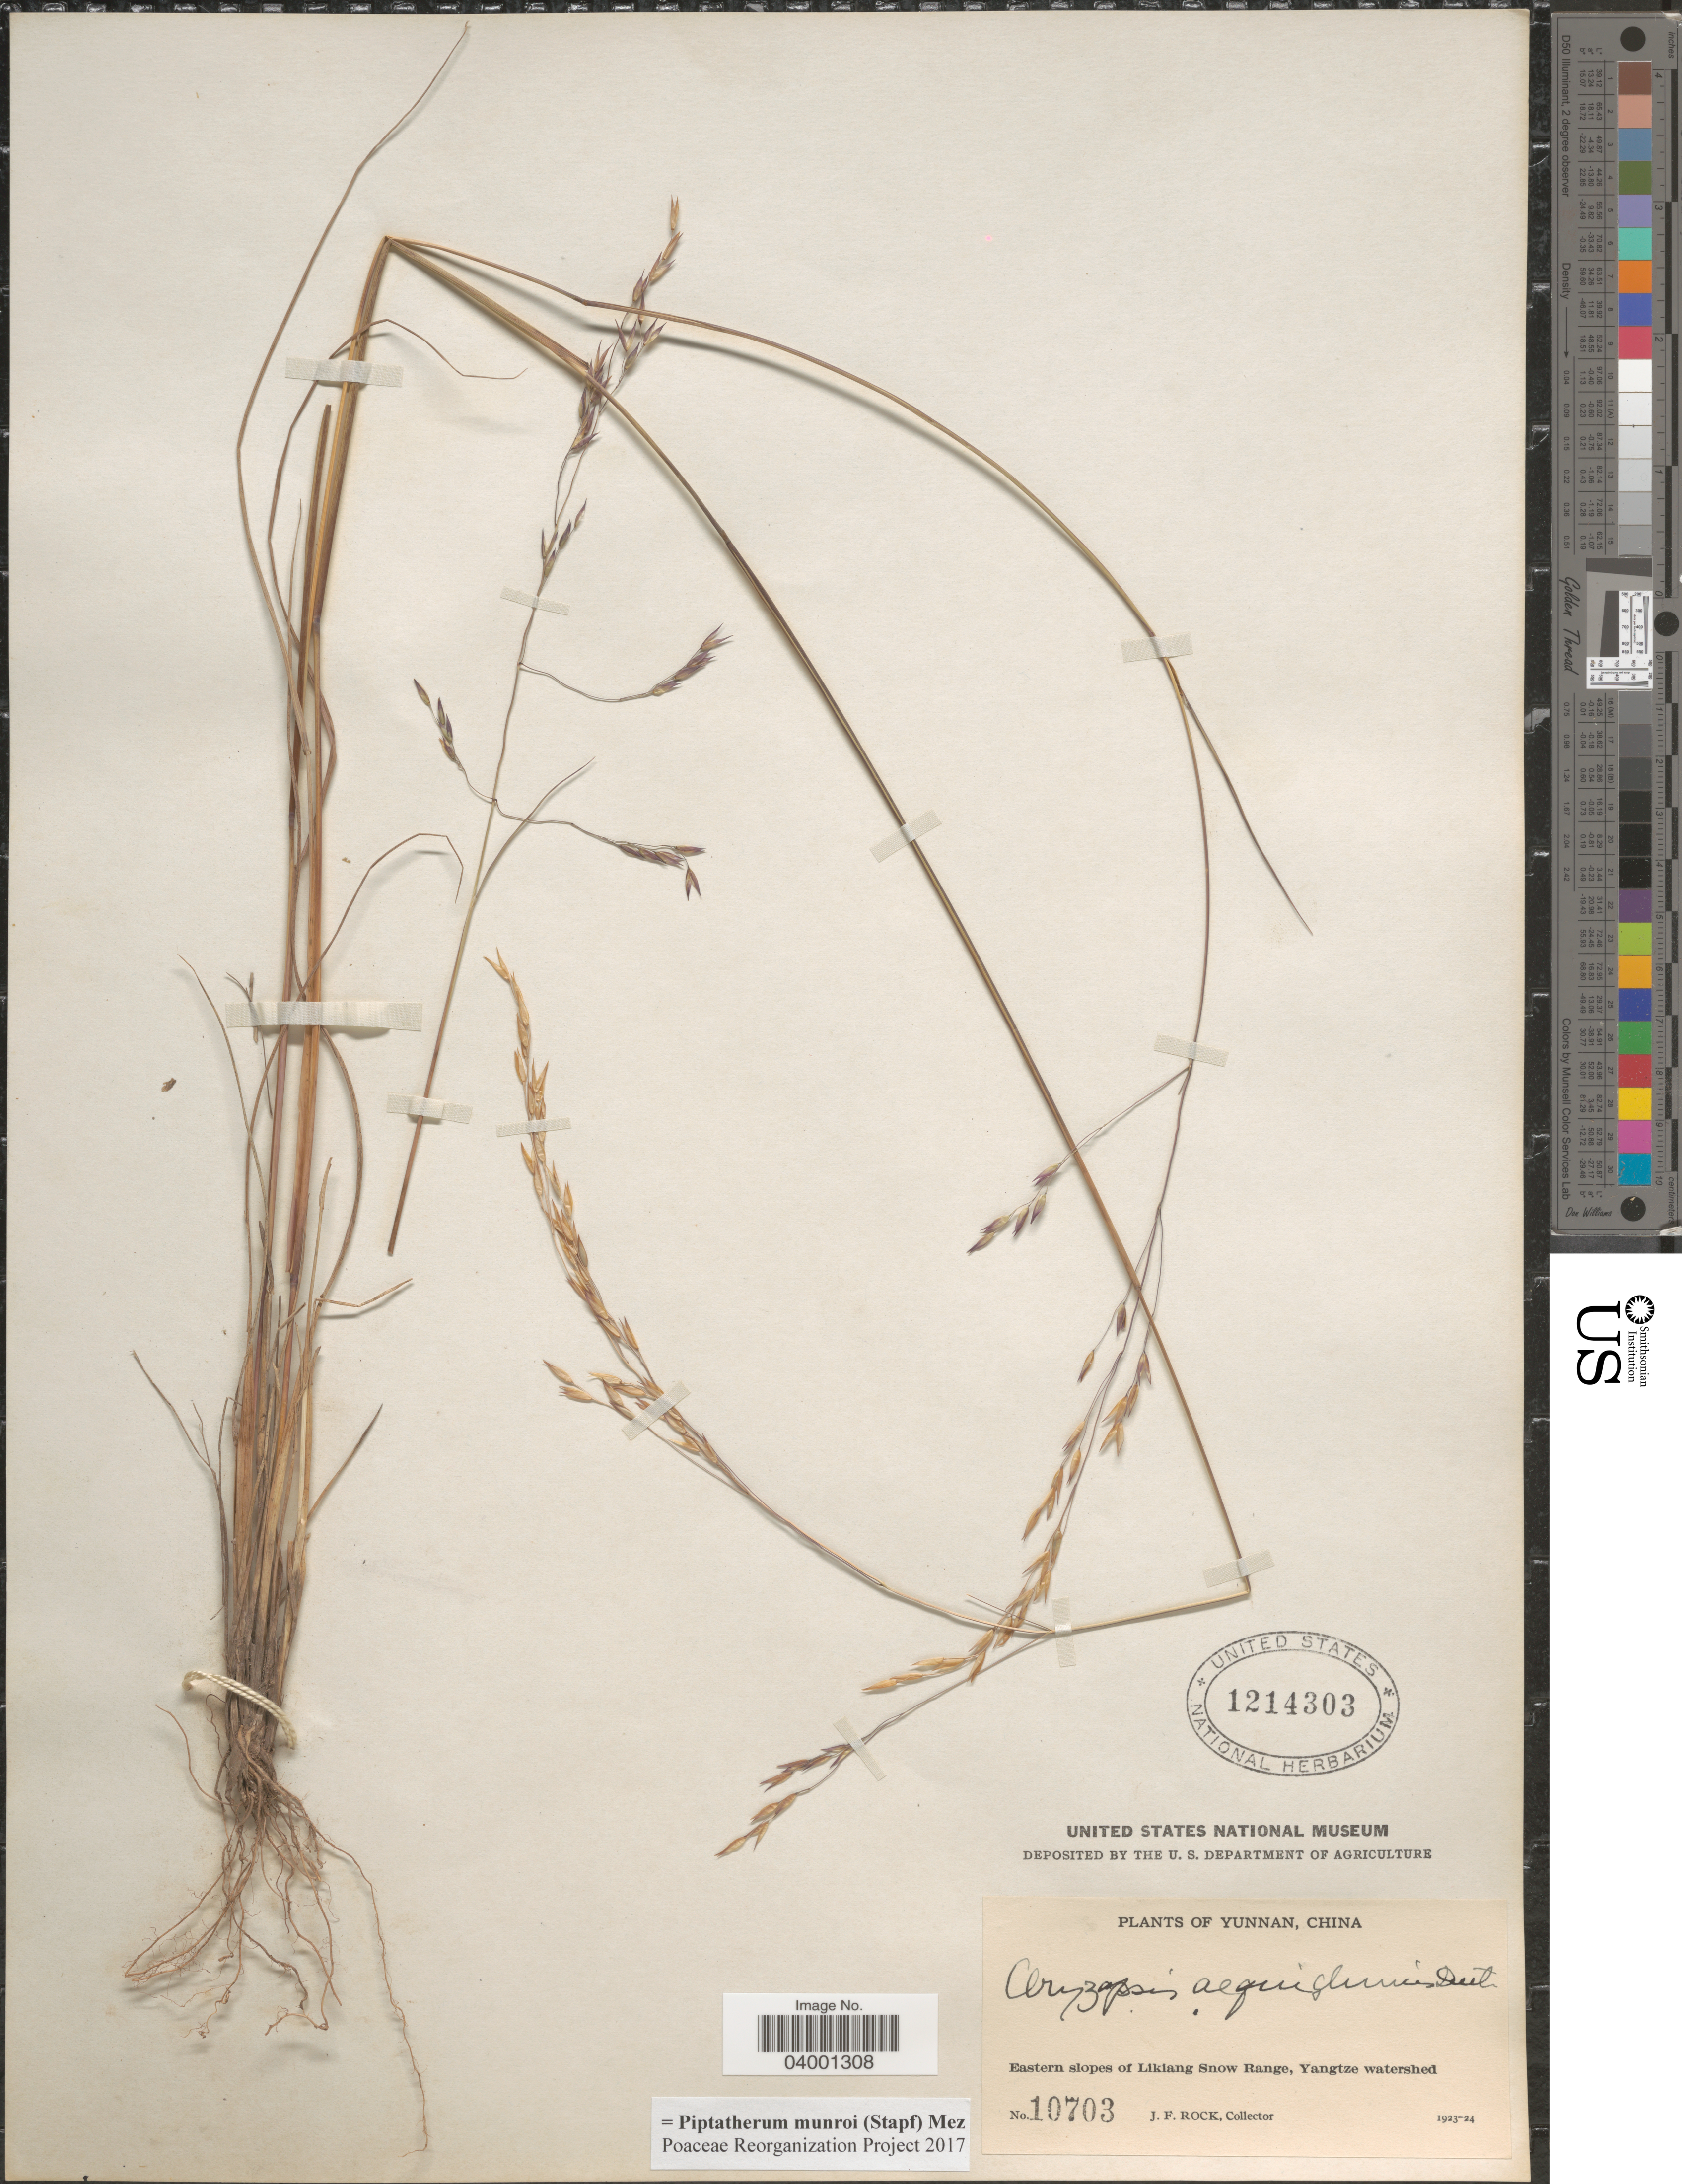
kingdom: Plantae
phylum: Tracheophyta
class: Liliopsida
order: Poales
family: Poaceae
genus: Piptatherum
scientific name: Piptatherum munroi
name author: (Stapf) Mez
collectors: J. Rock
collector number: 10703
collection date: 1923/1924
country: China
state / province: Yunnan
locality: Eastern slopes of Likiang Snow Range, Yangtze watershed.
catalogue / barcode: US 1214303